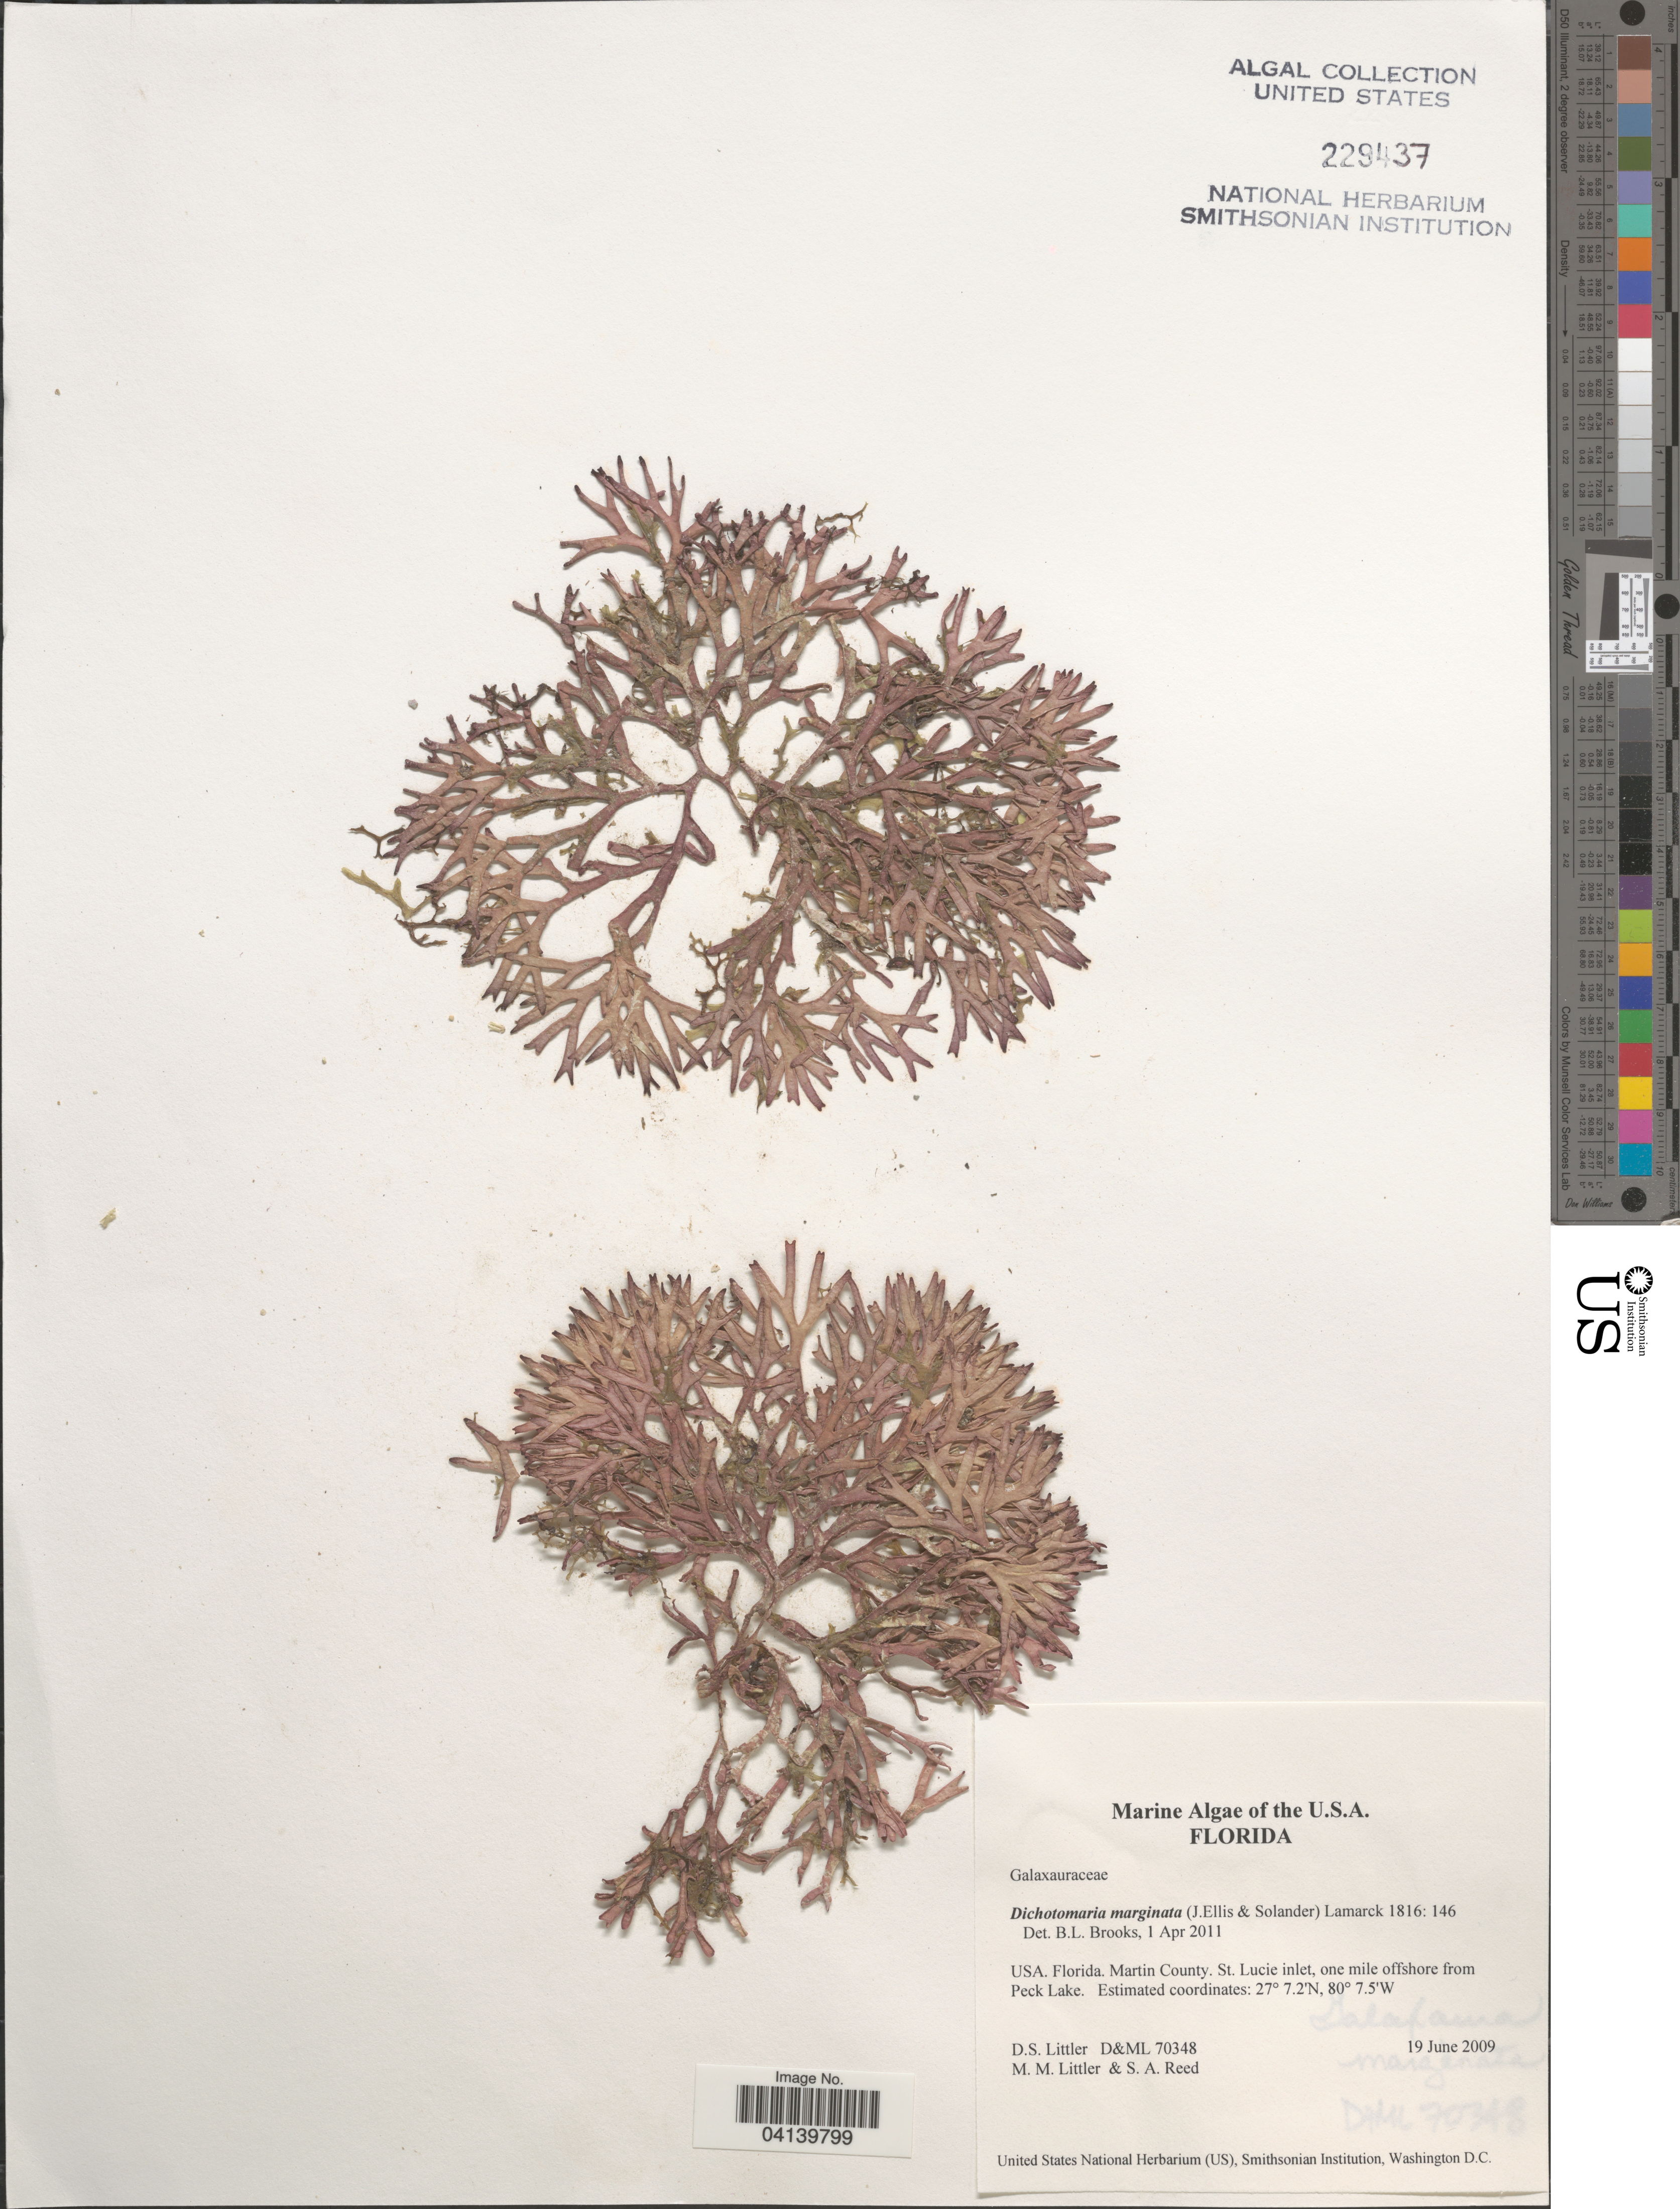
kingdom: Plantae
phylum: Rhodophyta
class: Florideophyceae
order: Nemaliales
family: Galaxauraceae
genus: Dichotomaria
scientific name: Dichotomaria marginata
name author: (J. Ellis & Sol.) Lam.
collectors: D. S. Littler & S. Reed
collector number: D&ML 70348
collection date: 2009-06-19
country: United States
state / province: Florida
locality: Martin County. St. Lucie inlet, one mile offshore from Peck Lake.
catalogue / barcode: US 229437